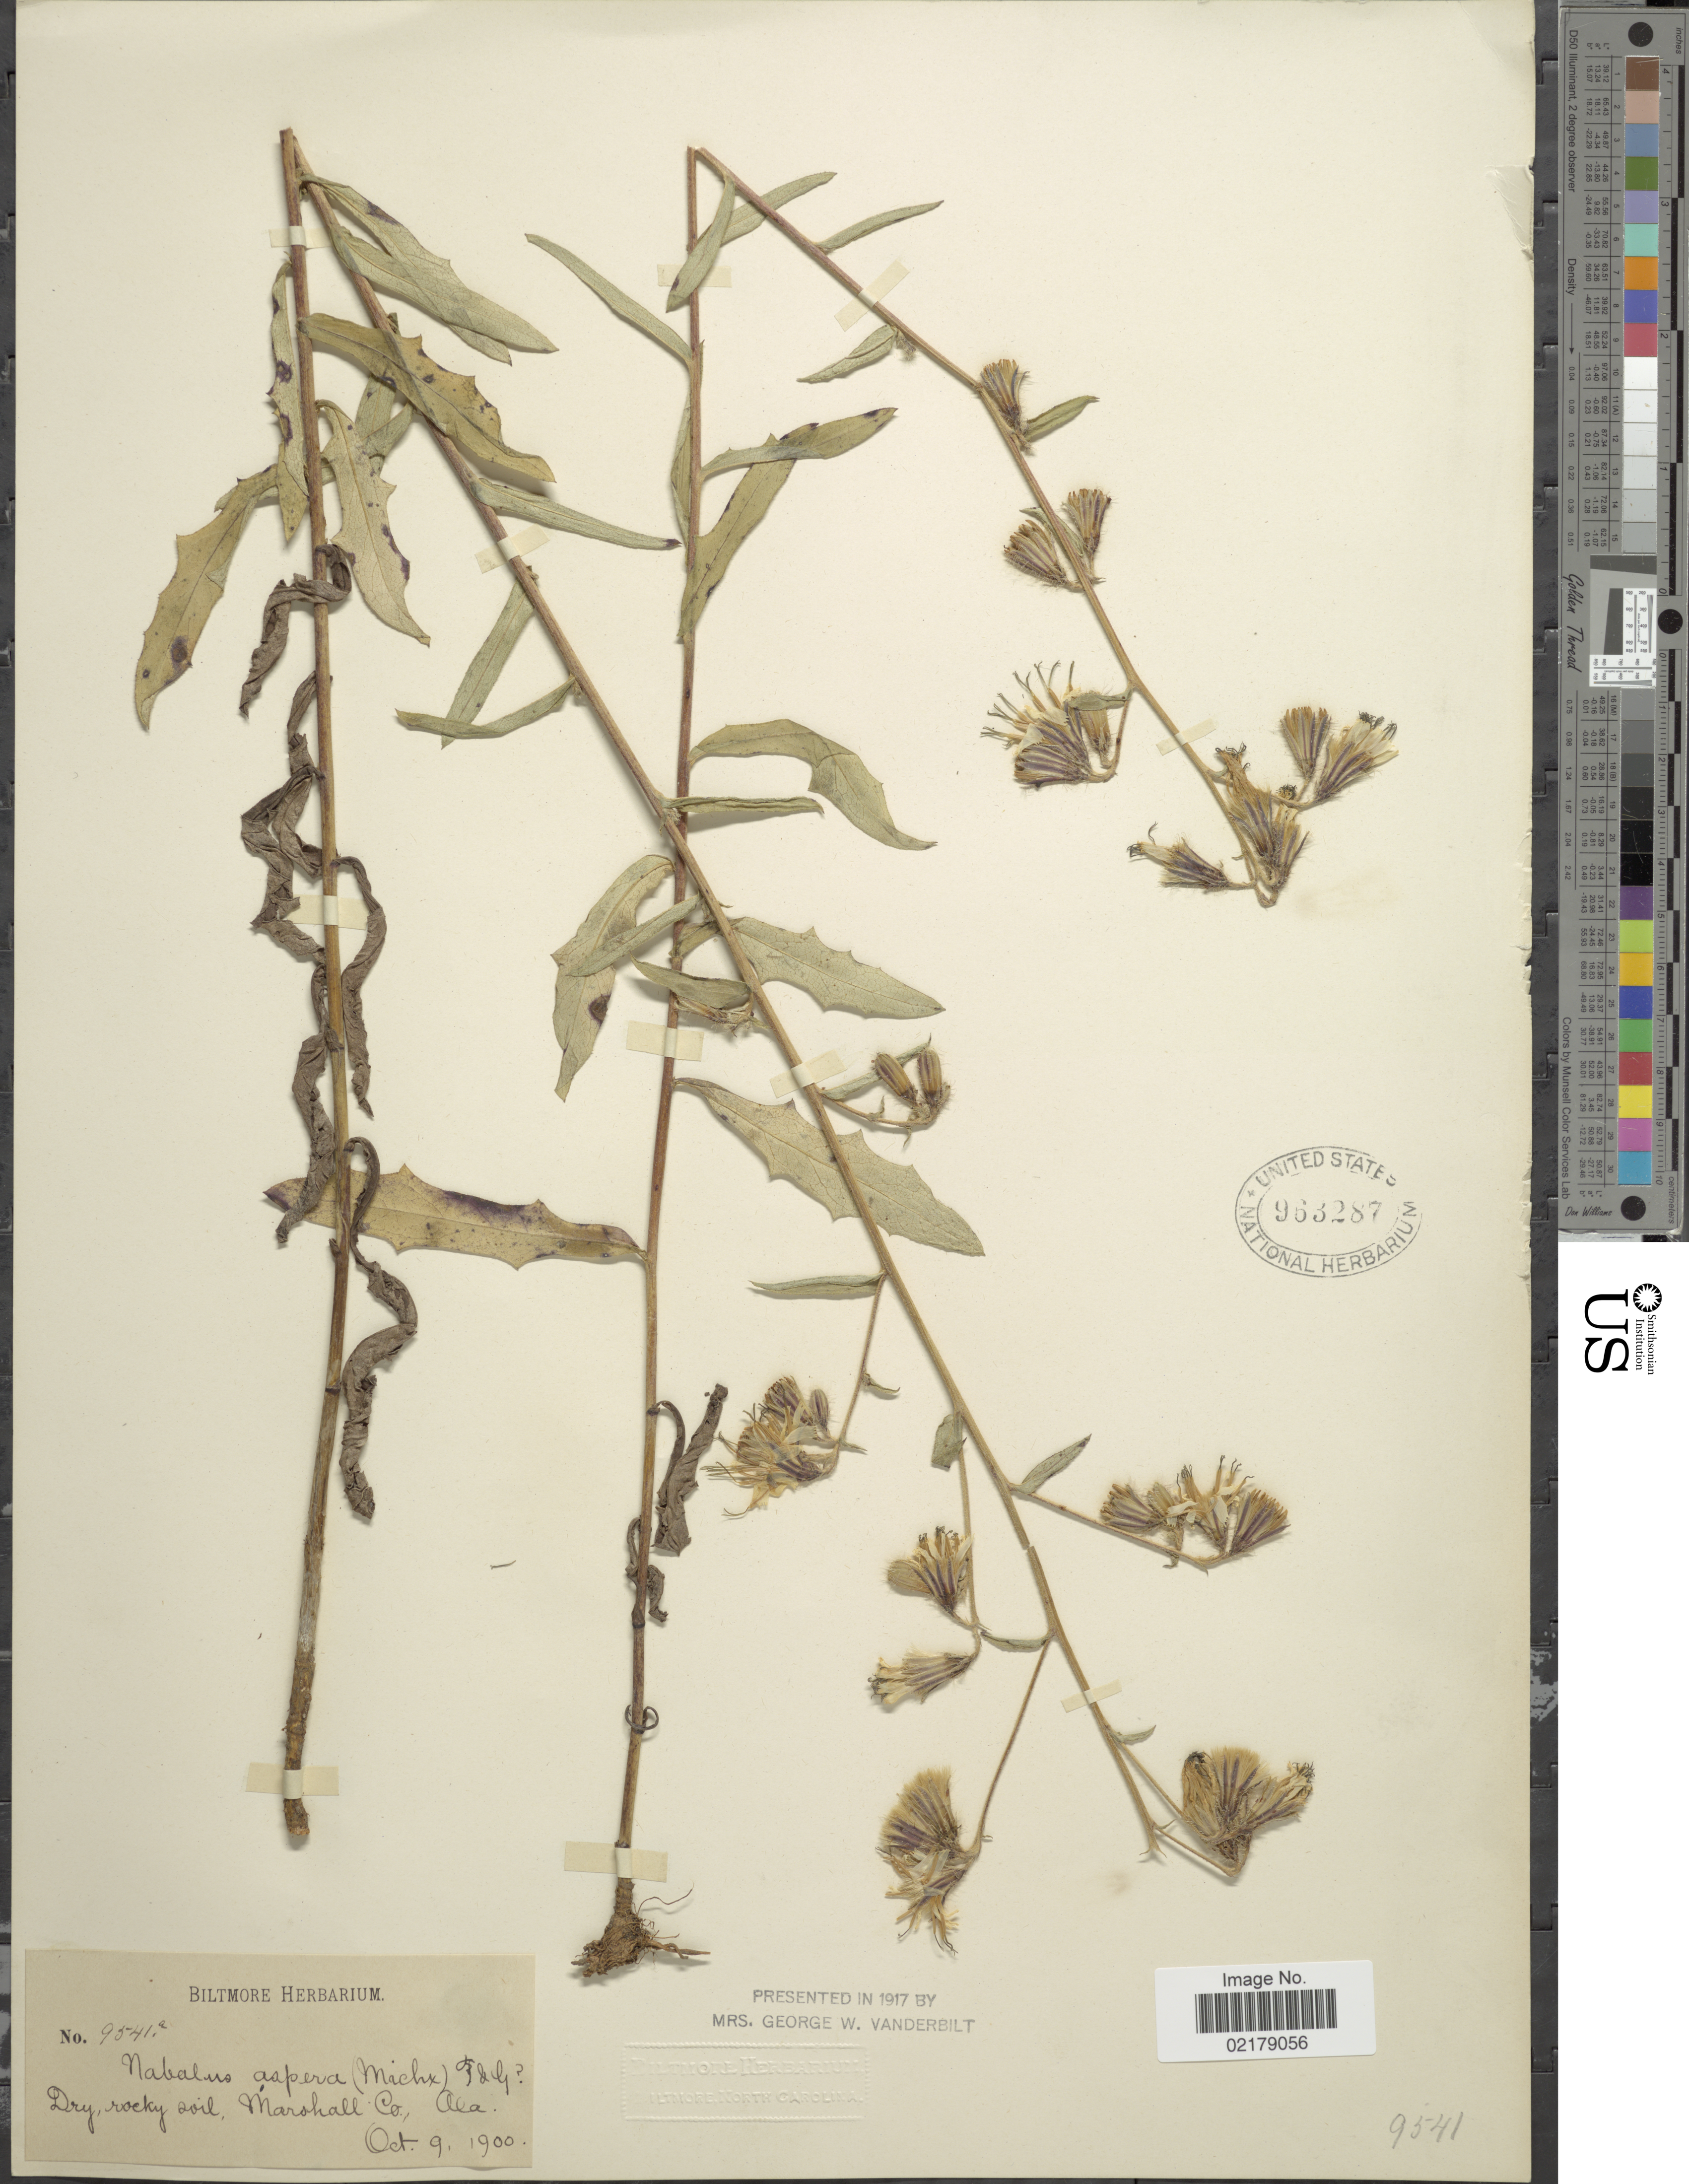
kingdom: Plantae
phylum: Tracheophyta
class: Magnoliopsida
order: Asterales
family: Asteraceae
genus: Nabalus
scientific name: Nabalus asper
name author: (Michx.) Torr. & A. Gray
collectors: ex herb. Biltmore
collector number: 9541a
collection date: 1900-10-09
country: United States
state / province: Alabama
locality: Dry, rocky soil, marshall Co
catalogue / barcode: US 963287